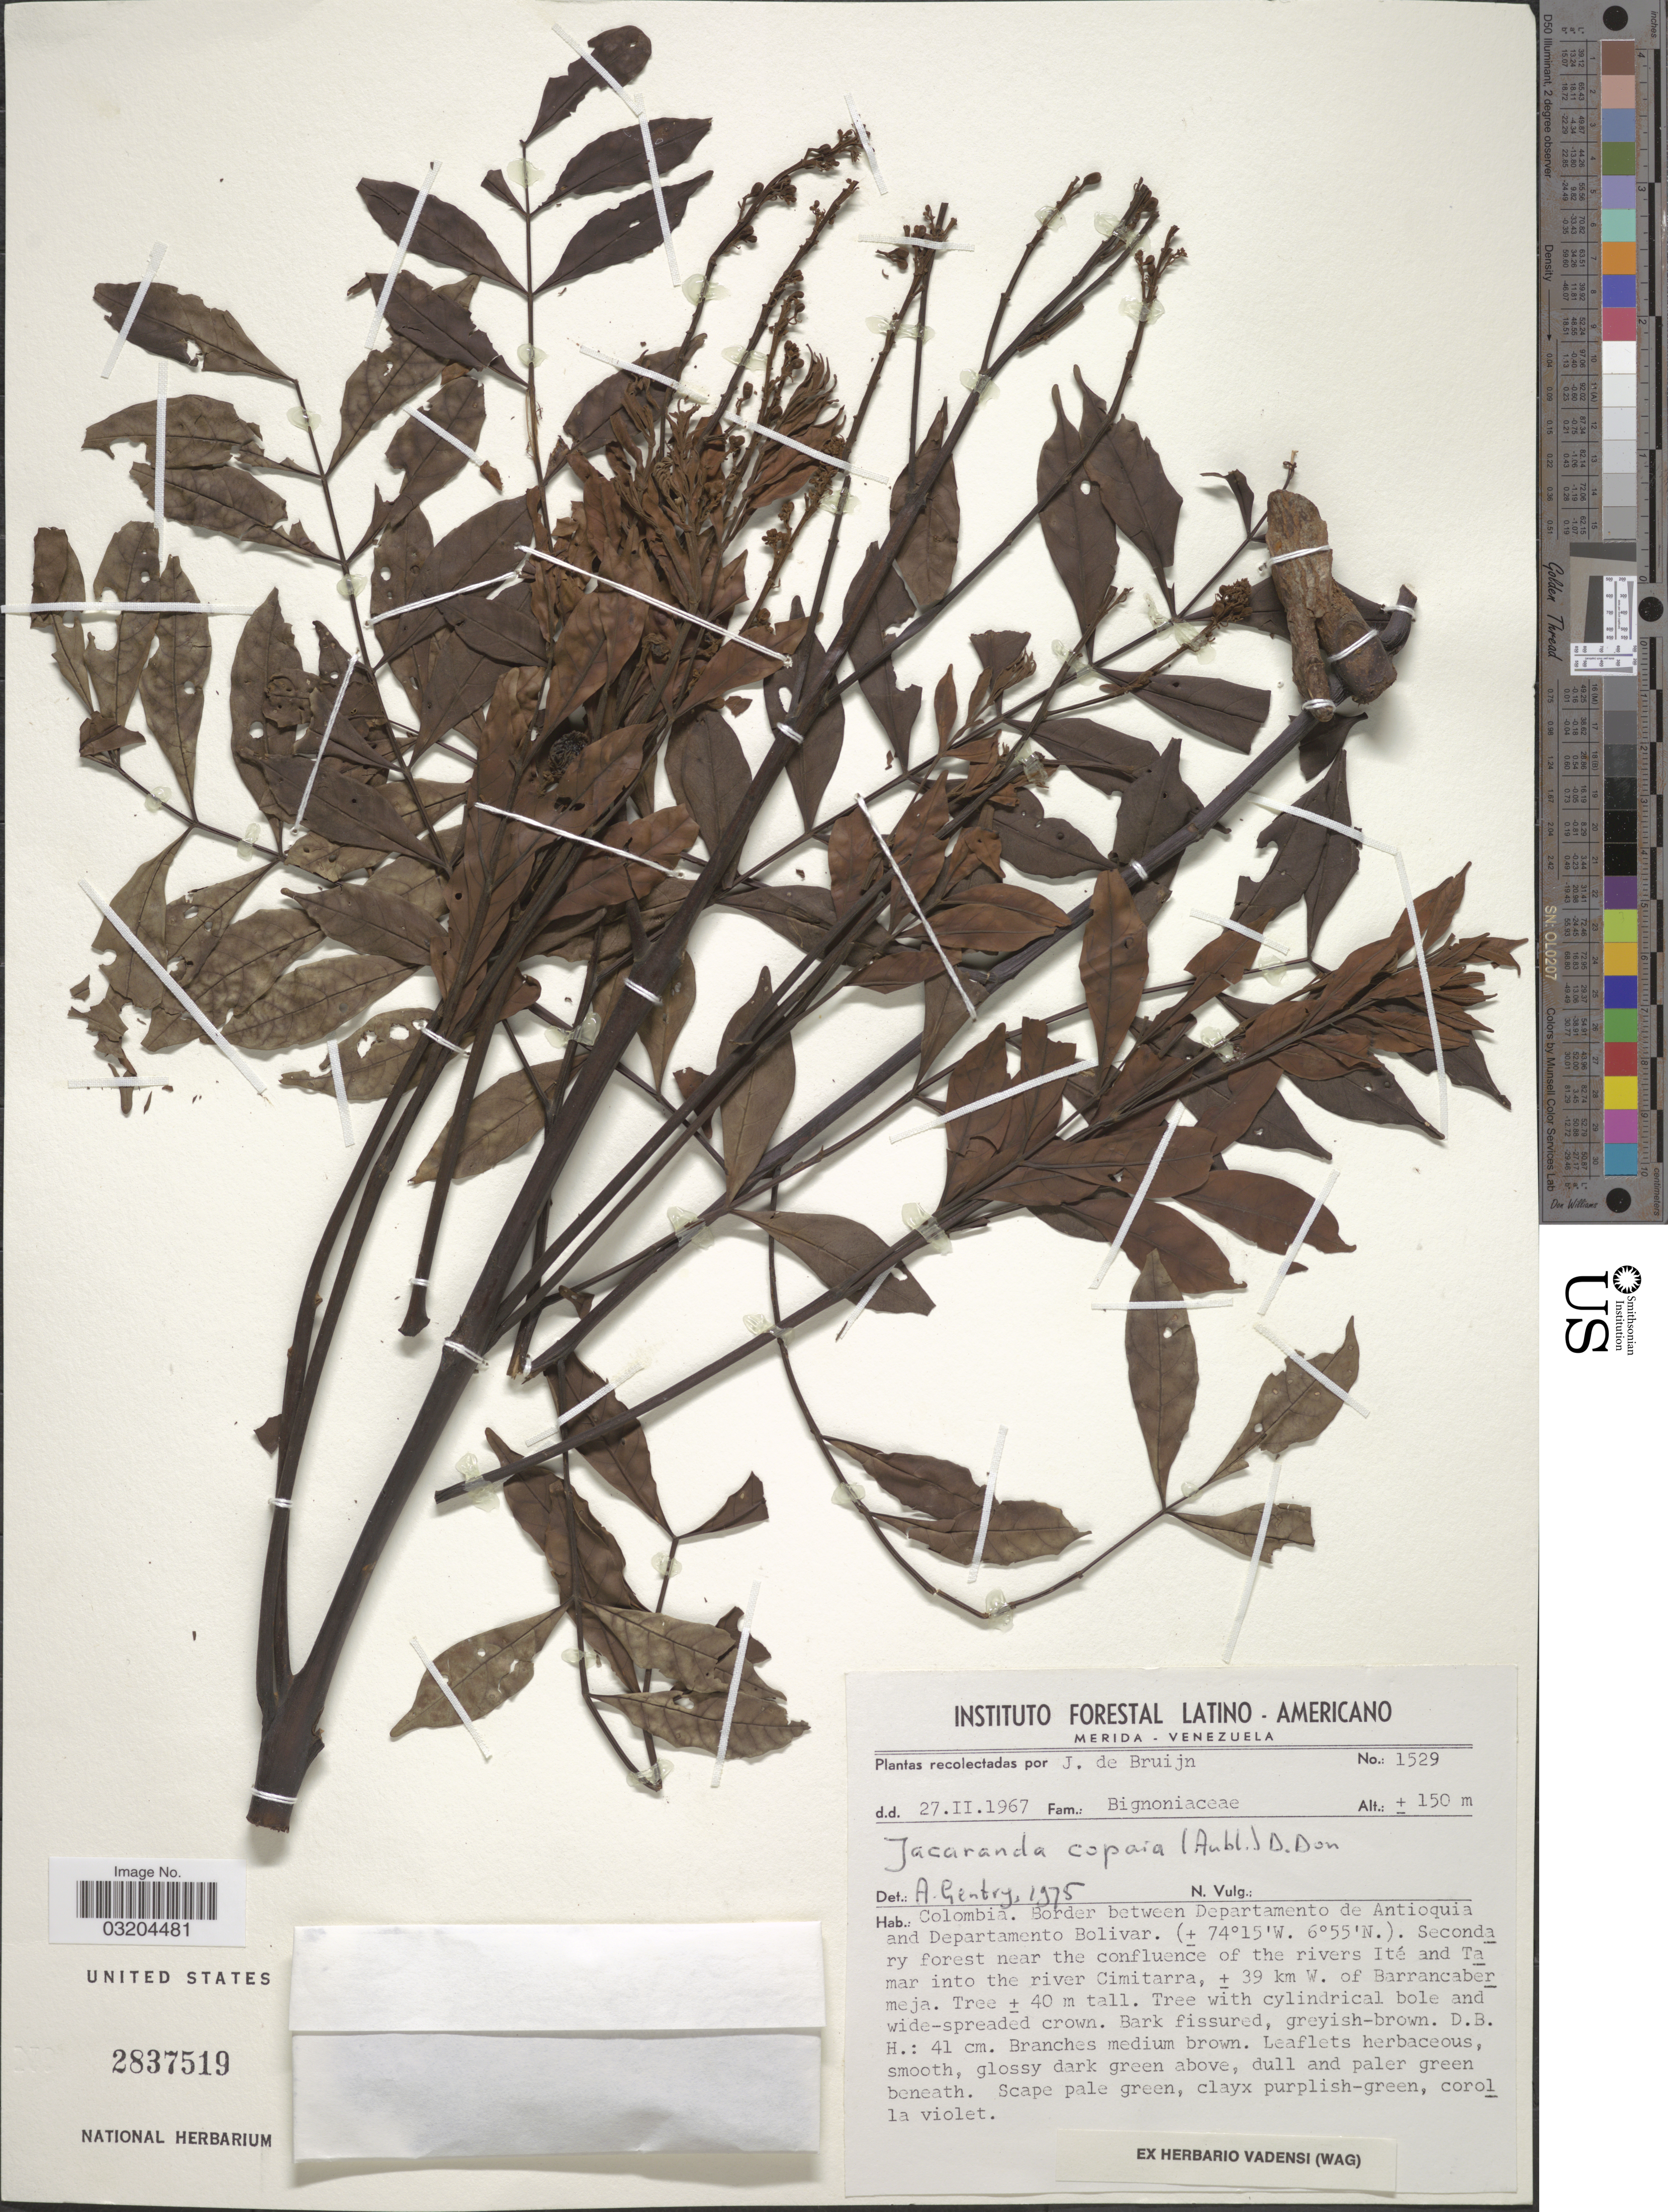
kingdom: Plantae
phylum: Tracheophyta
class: Magnoliopsida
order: Lamiales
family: Bignoniaceae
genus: Jacaranda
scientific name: Jacaranda copaia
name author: (Aubl.) D. Don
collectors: J. Bruijn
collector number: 1529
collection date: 1967-02-27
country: Colombia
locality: Border between Departamento de Antioquia and Departamento Bolivar. near the confluence of the rivers Ité and Tamar into the river Cimitarra, ± 39 km W. of Barrancabermeja.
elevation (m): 150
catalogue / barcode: US 2837519